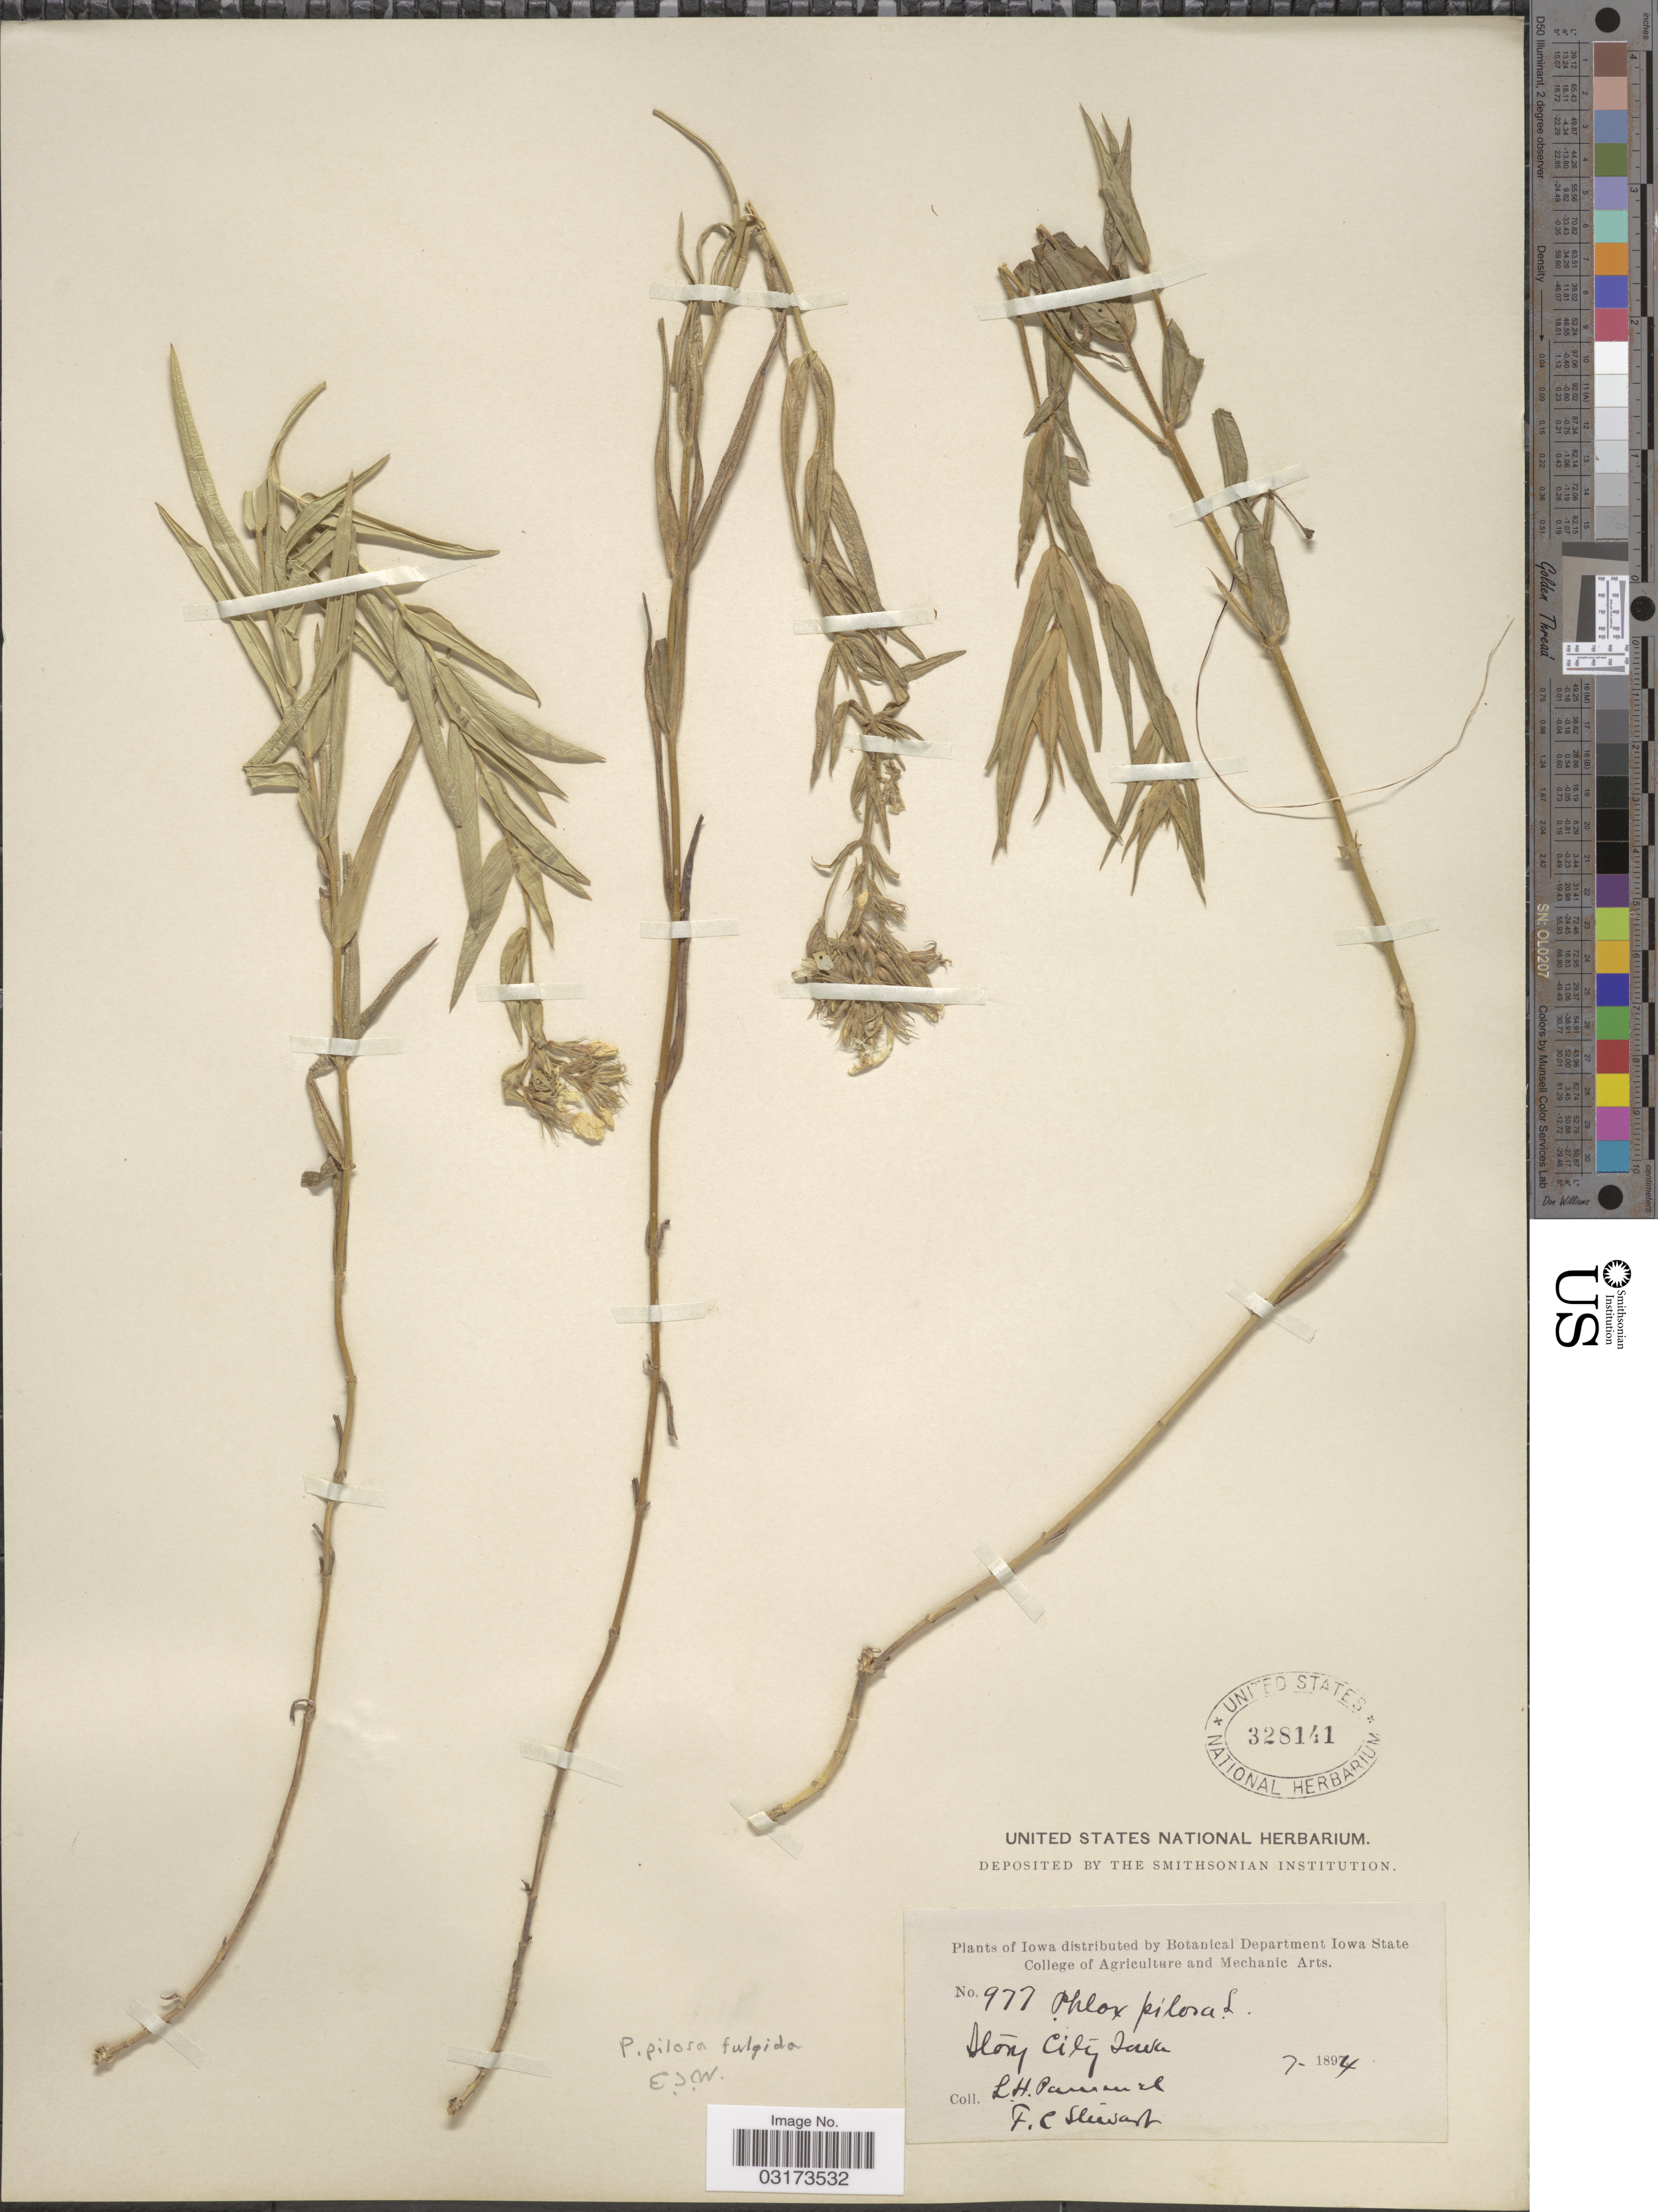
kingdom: Plantae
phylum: Tracheophyta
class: Magnoliopsida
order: Ericales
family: Polemoniaceae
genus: Phlox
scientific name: Phlox pilosa subsp. fulgida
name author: (Wherry) Wherry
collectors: L. Pammel & F.C. Stewart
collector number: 977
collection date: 1894-07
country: United States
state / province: Iowa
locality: Stony City.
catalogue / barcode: US 328141